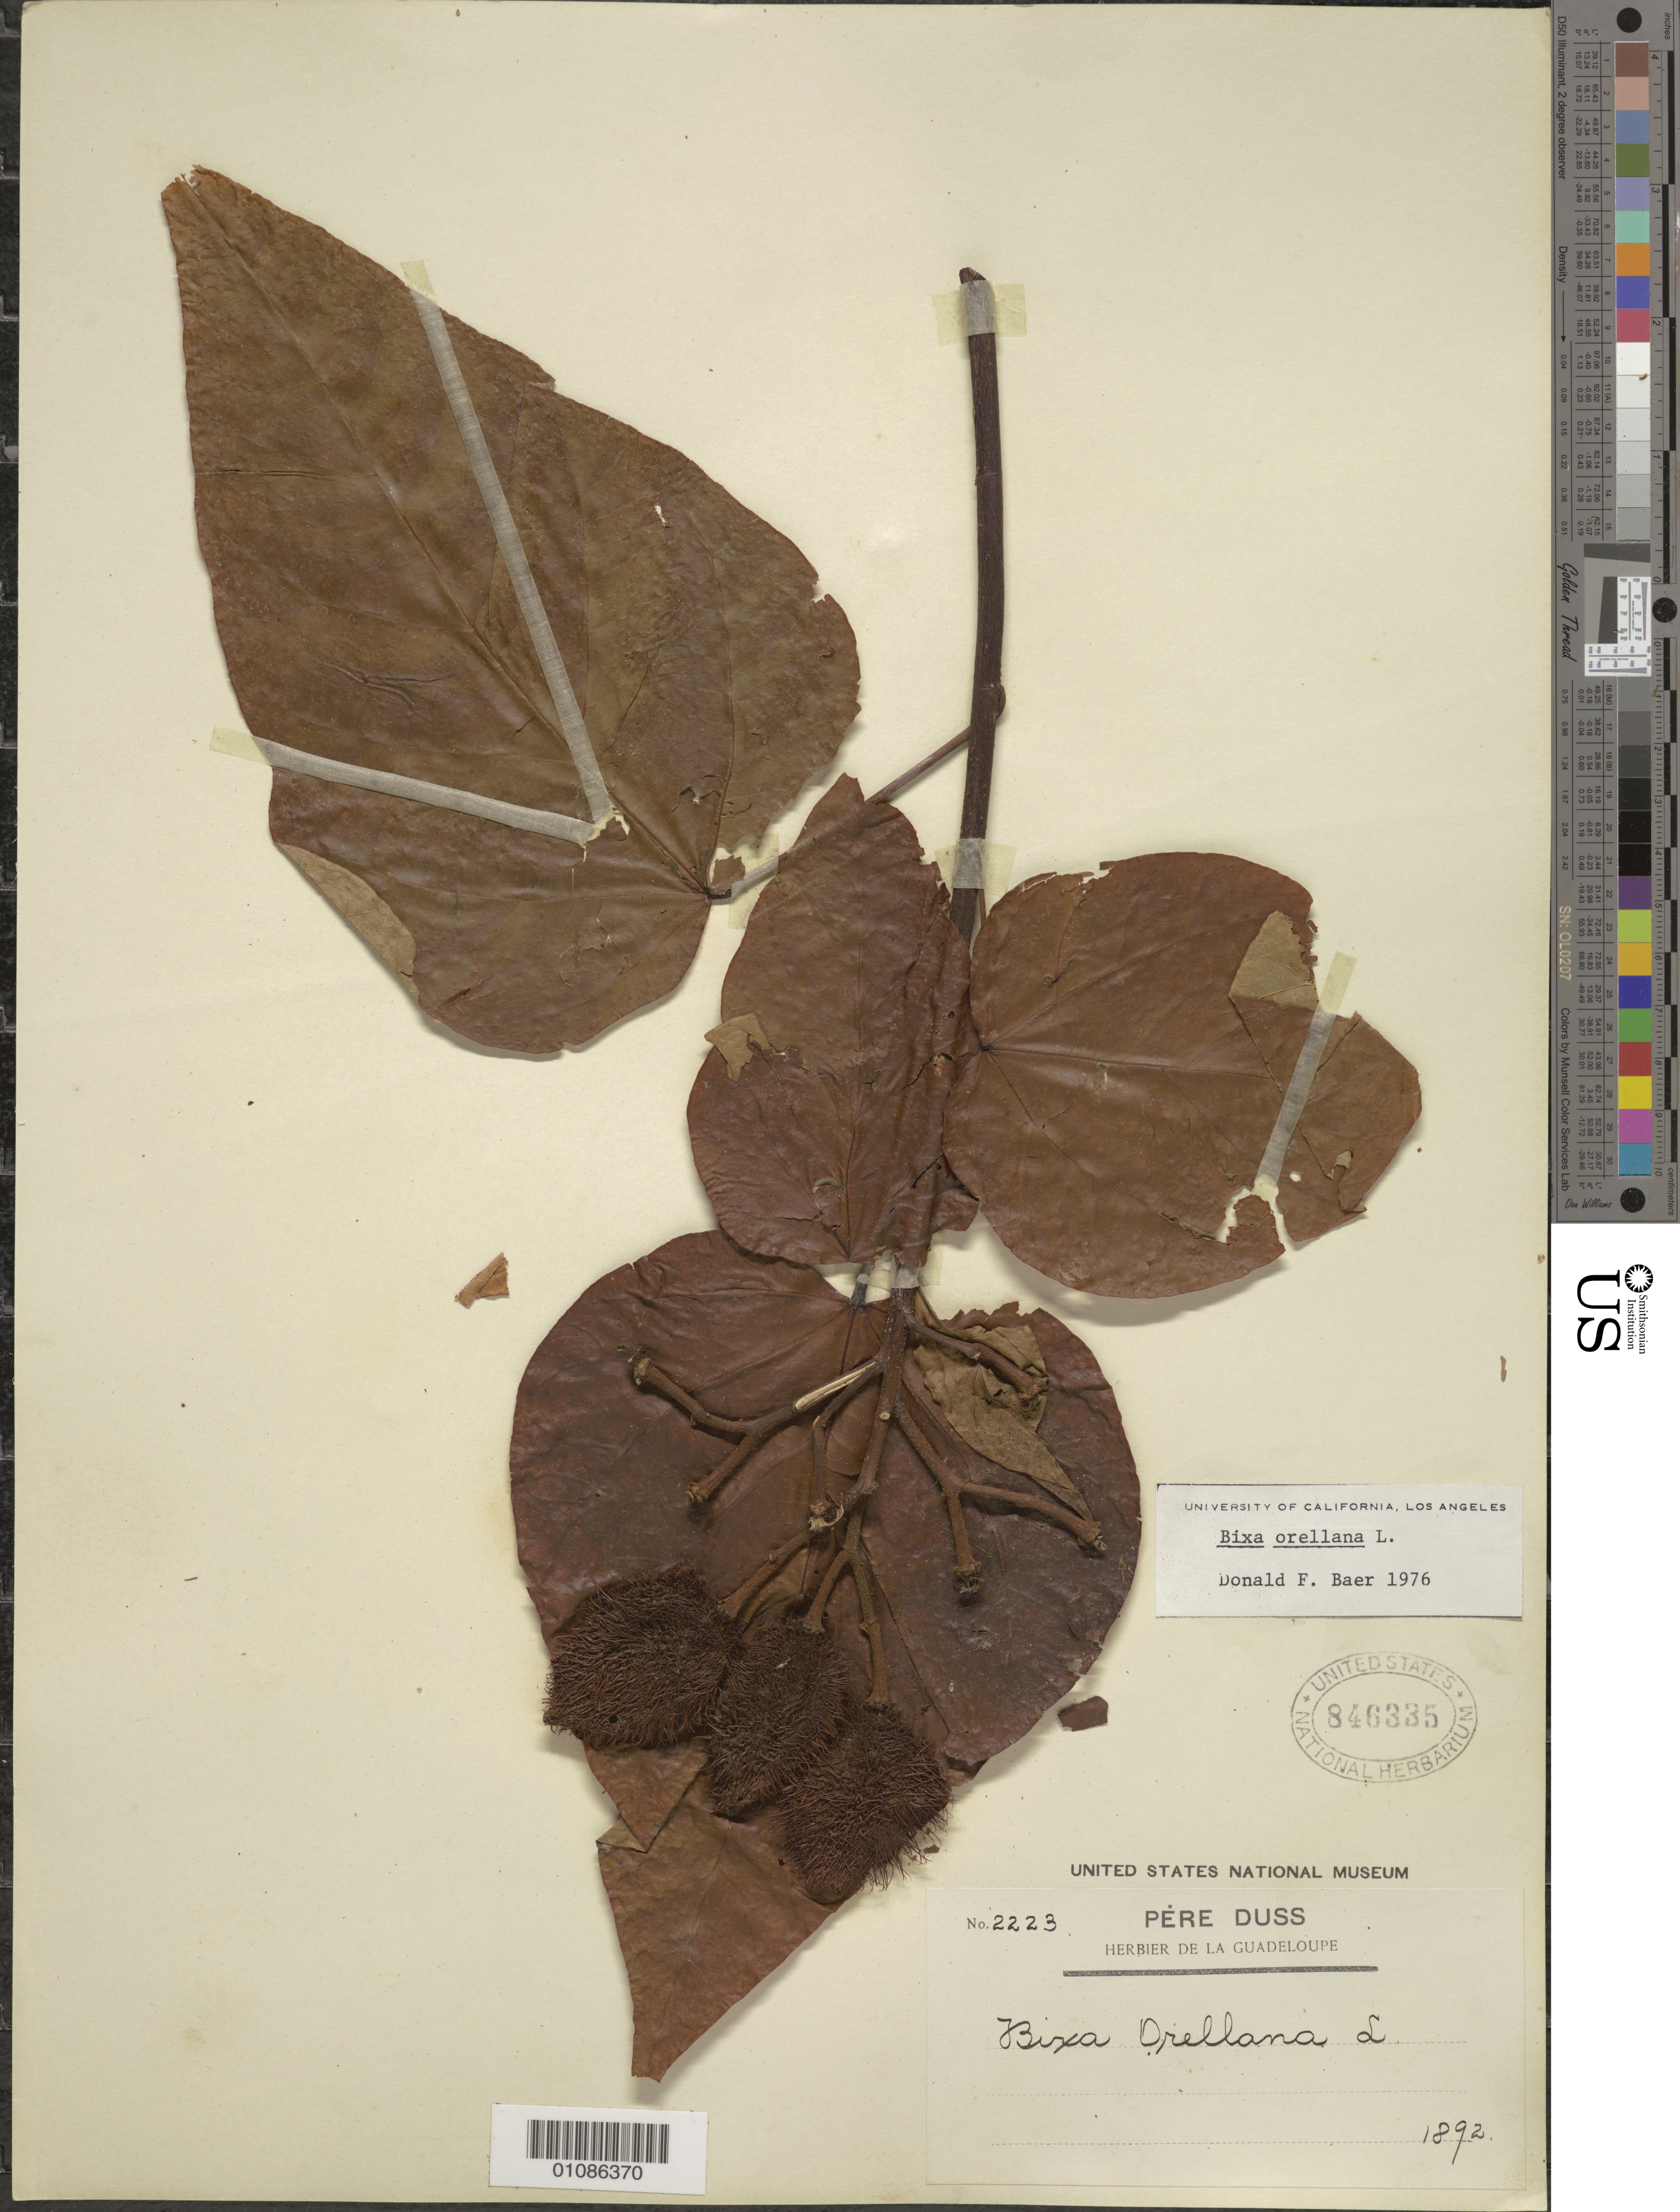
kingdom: Plantae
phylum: Tracheophyta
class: Magnoliopsida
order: Malvales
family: Bixaceae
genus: Bixa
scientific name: Bixa orellana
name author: L.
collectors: Père Duss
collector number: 2223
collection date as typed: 1892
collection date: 1892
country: Guadeloupe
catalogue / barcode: US 846335